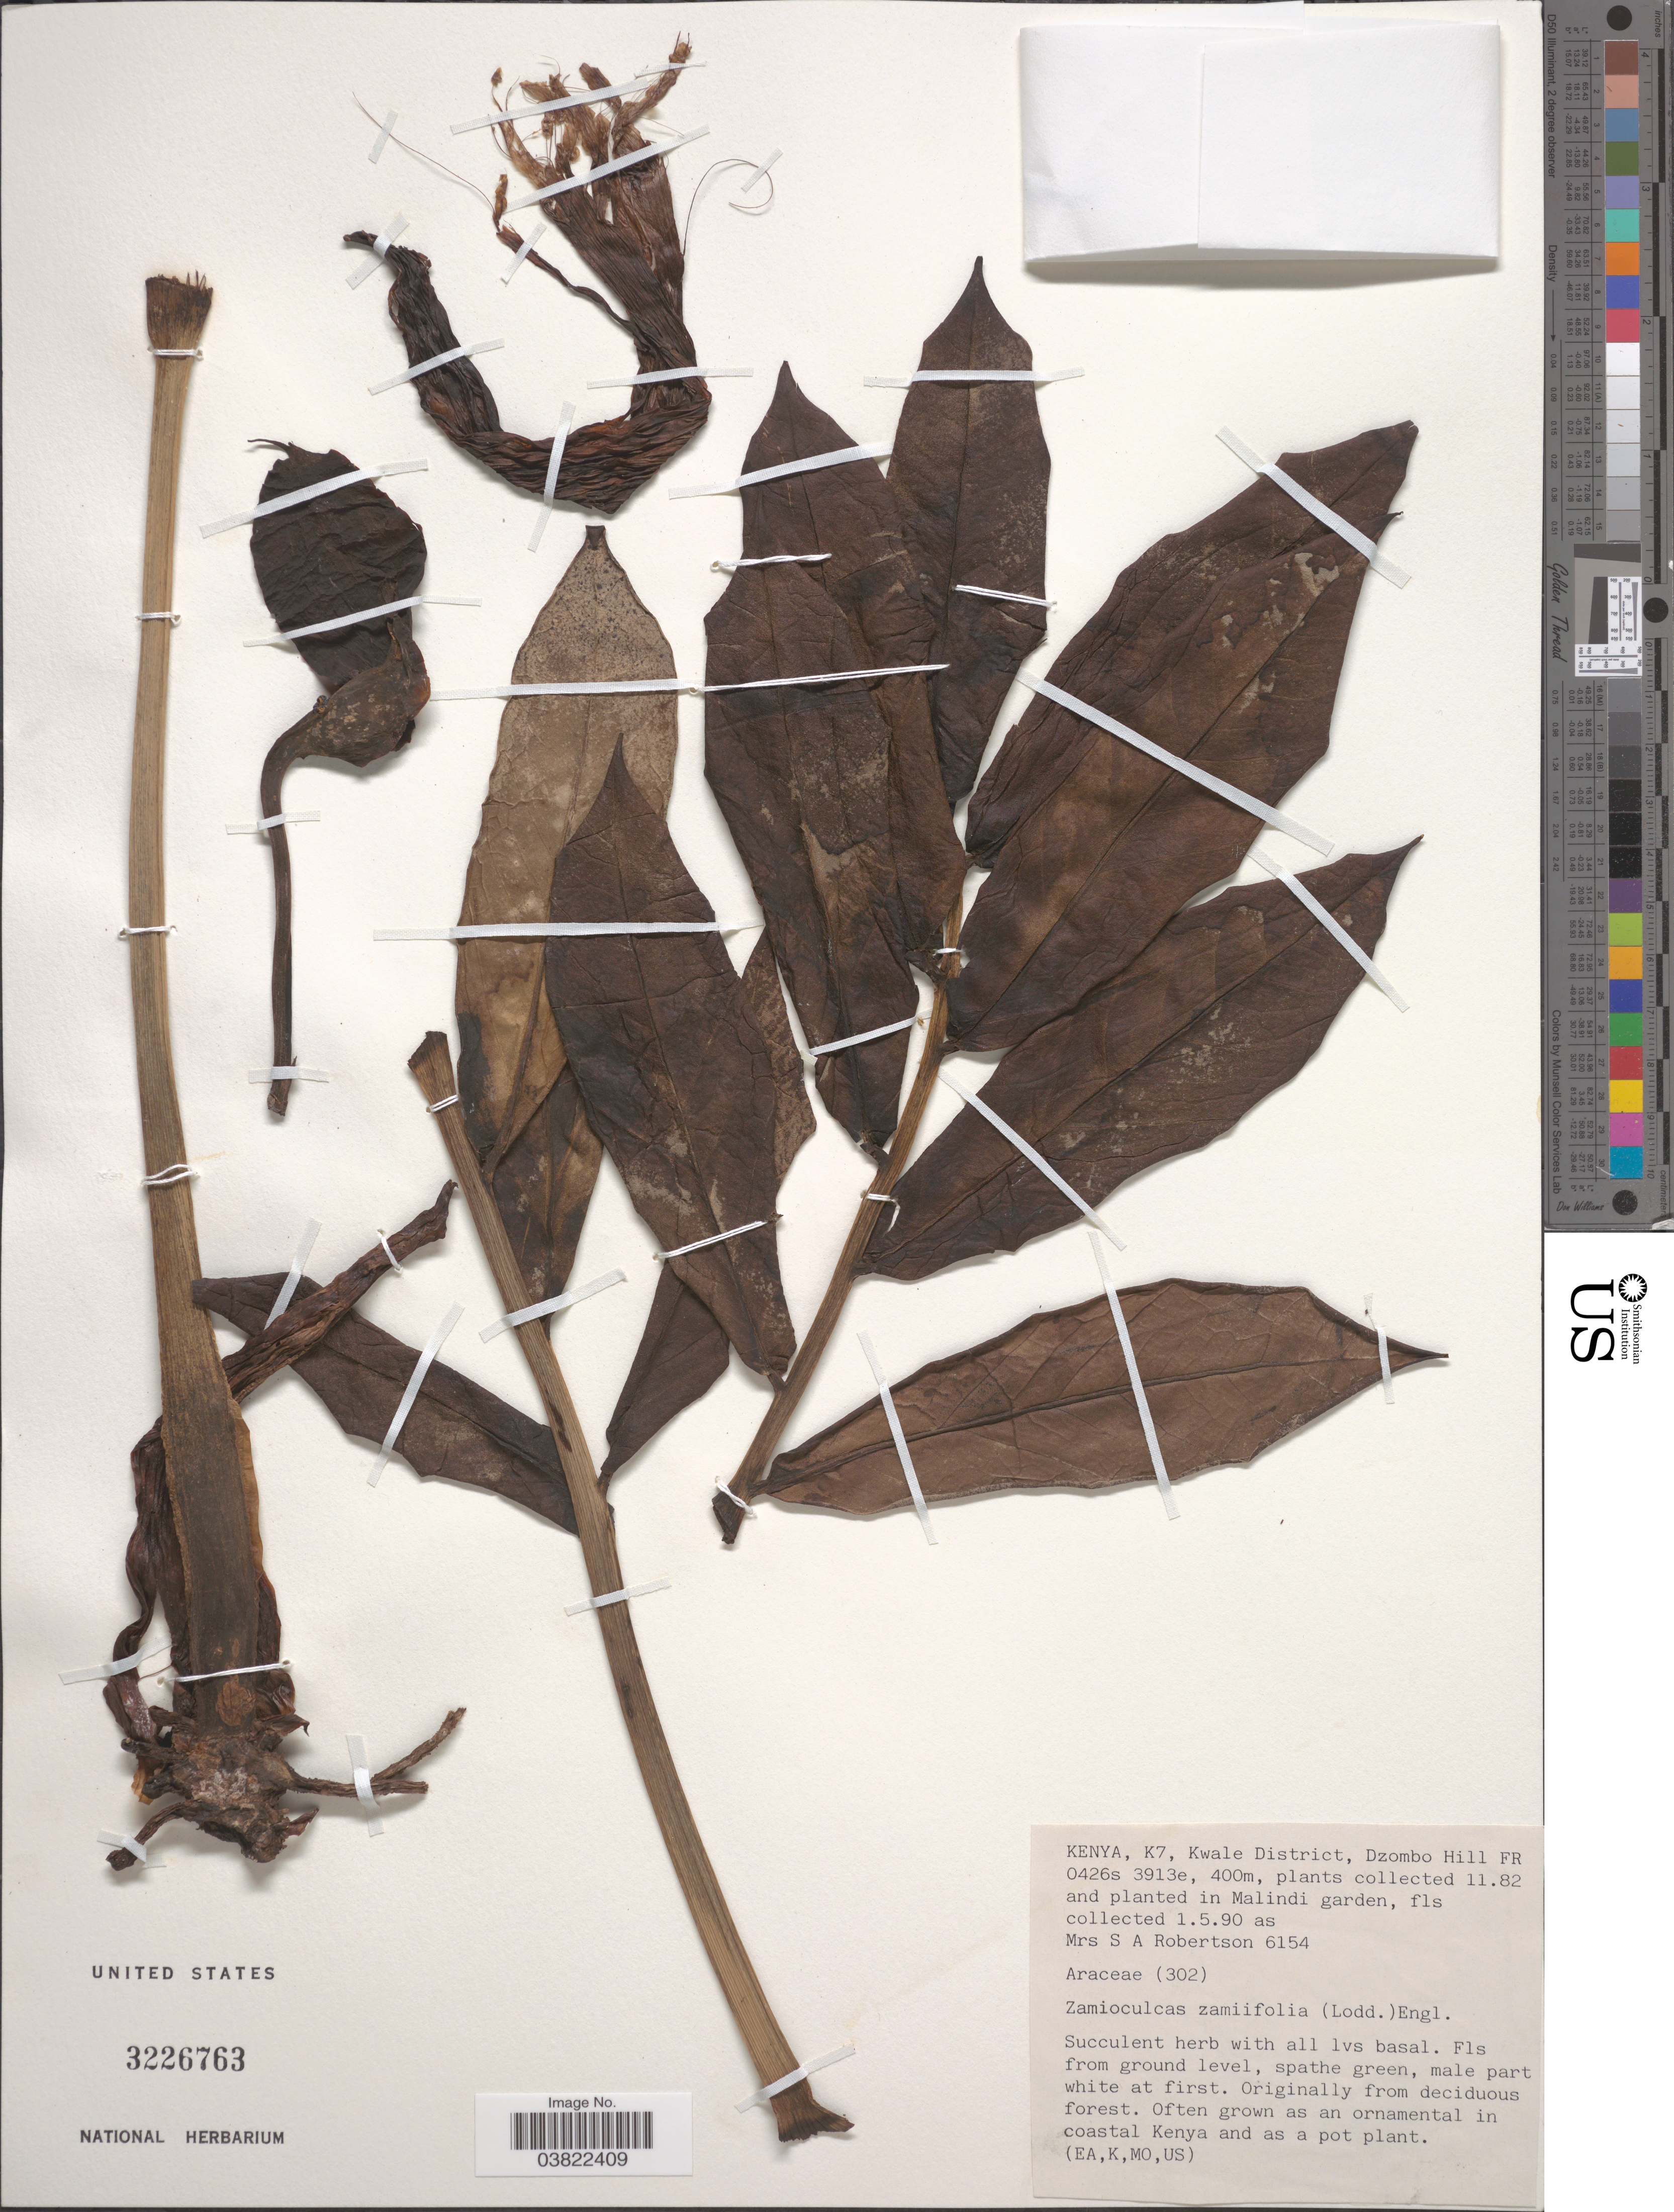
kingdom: Plantae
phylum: Tracheophyta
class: Liliopsida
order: Alismatales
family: Araceae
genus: Zamioculcas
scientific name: Zamioculcas zamiifolia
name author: (Lodd.) Engl.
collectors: S. Robertson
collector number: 6154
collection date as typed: Transcribed d/m/y: 1/5/90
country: Kenya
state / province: Kwale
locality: K7, Kwale District, Dzombo Hill FR. In Malindi garden.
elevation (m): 400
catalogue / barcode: US 3226763